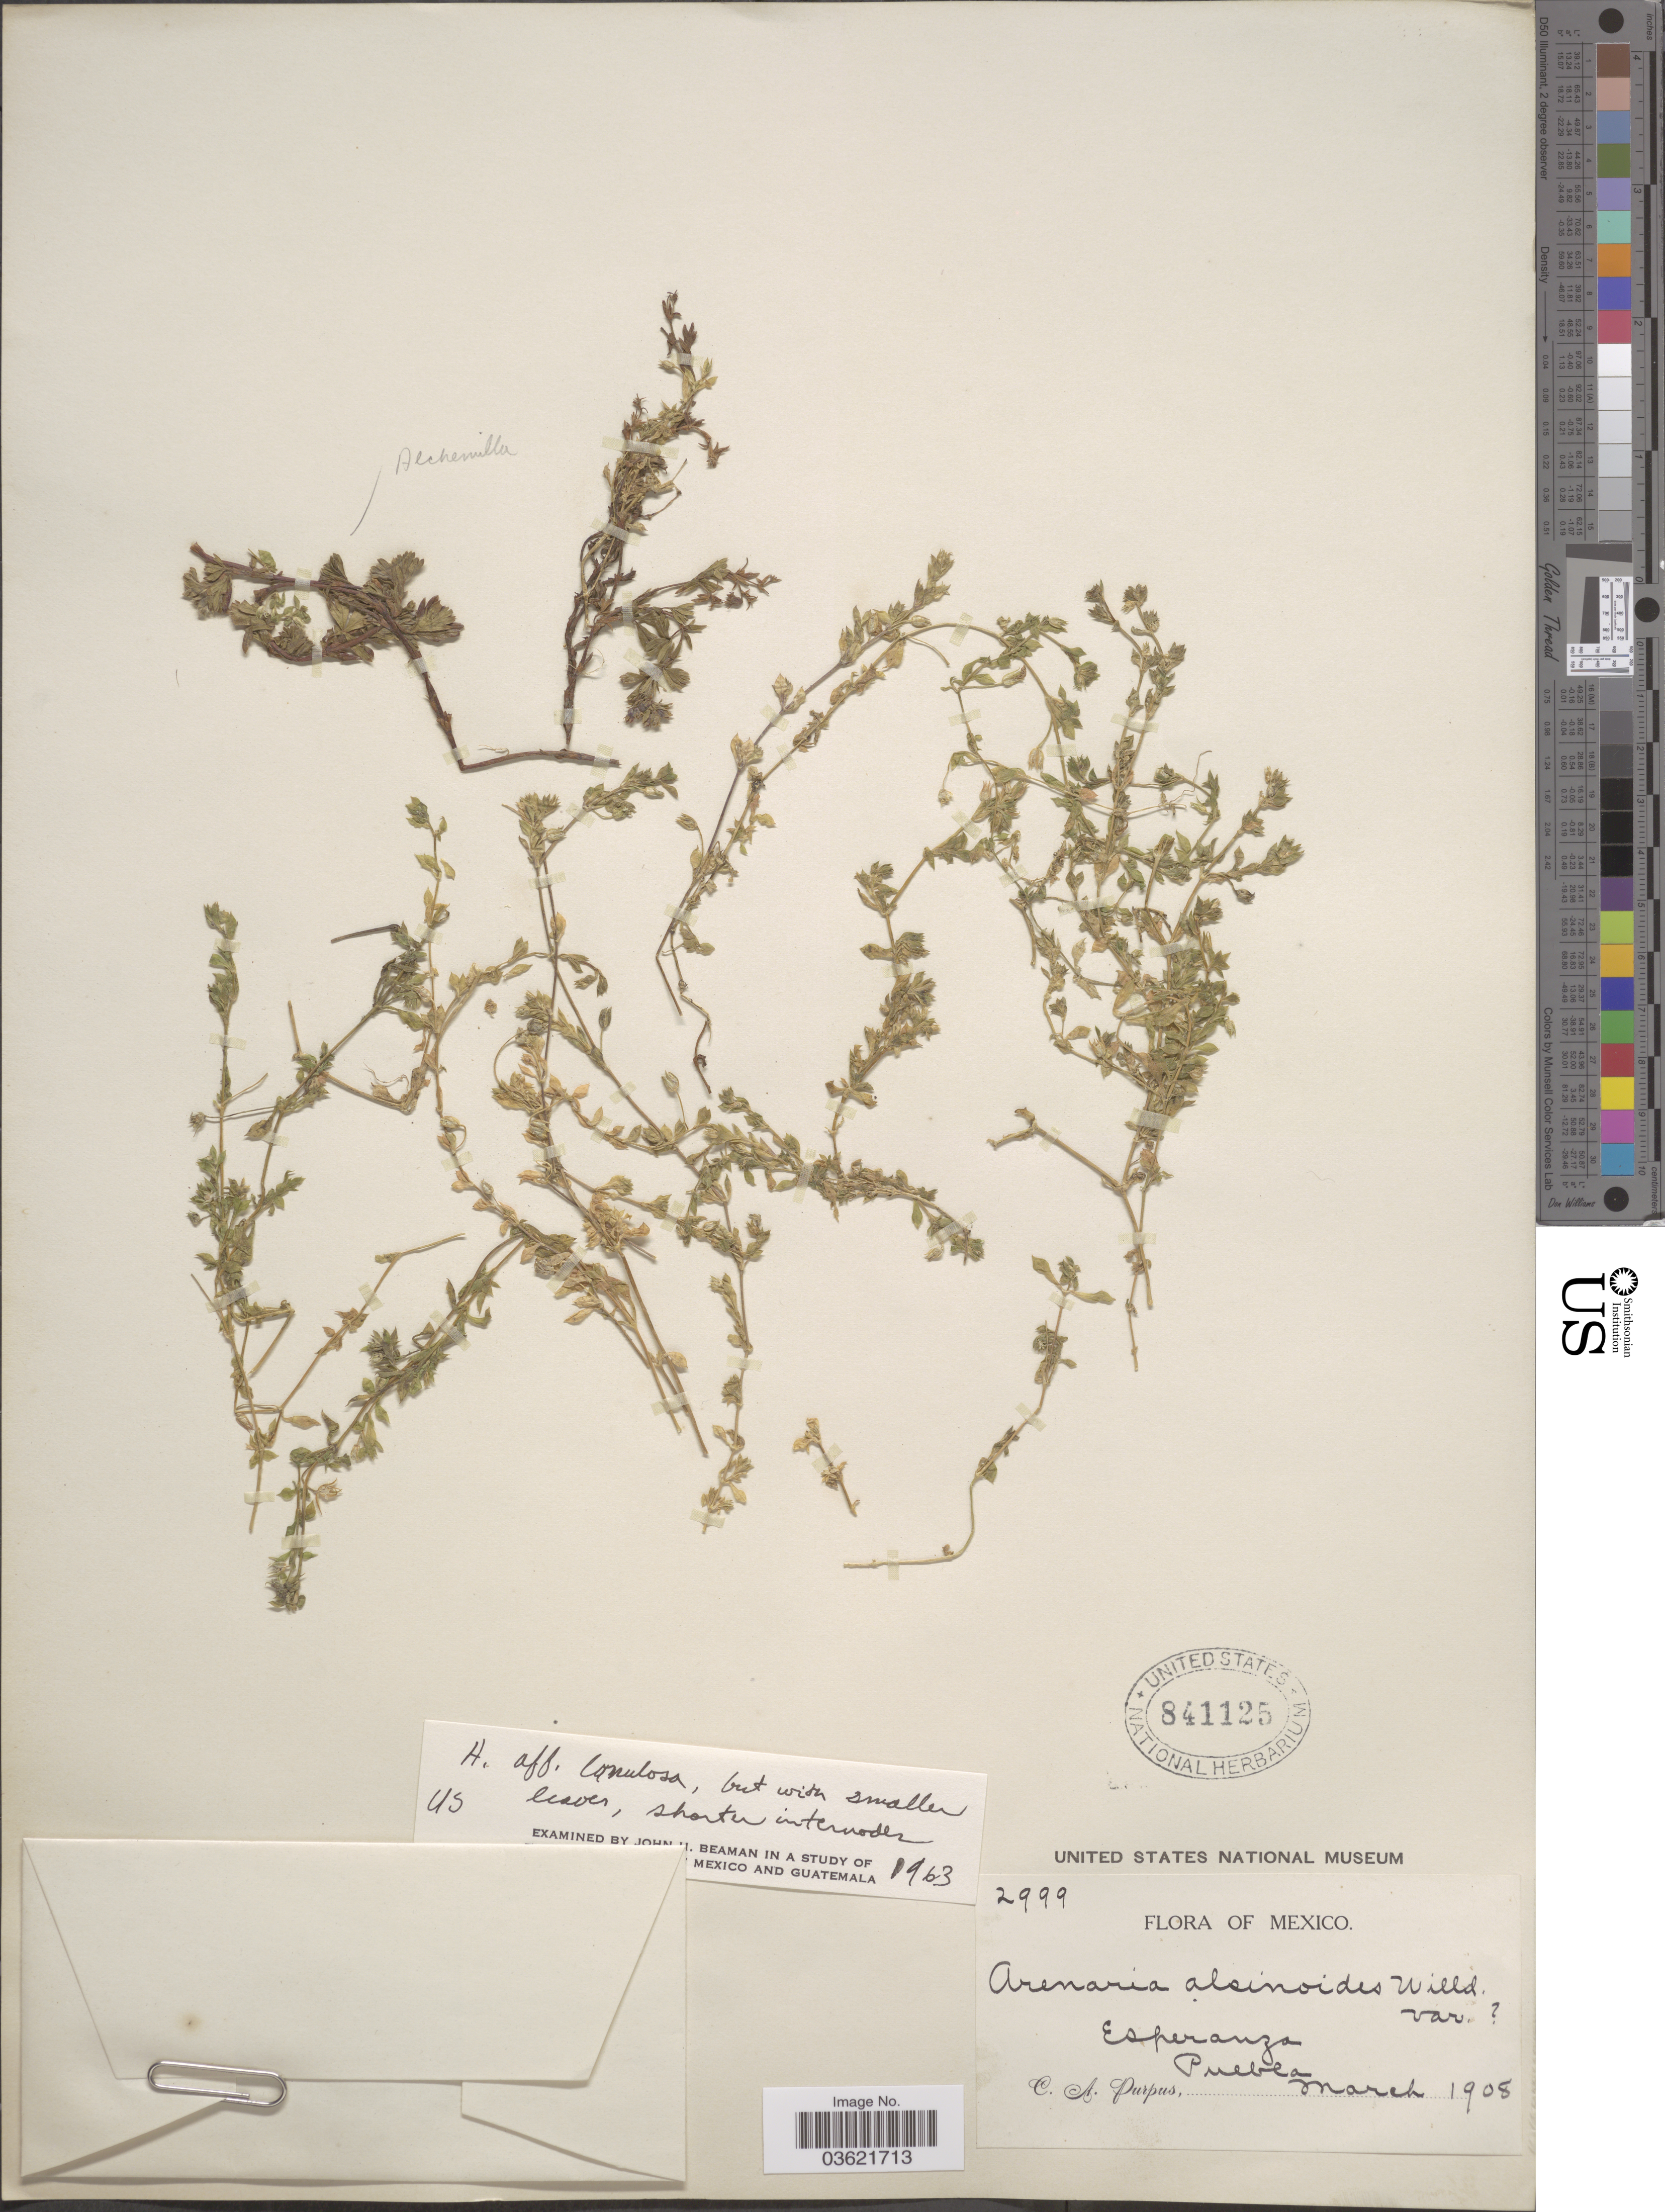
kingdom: Plantae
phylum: Tracheophyta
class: Magnoliopsida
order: Caryophyllales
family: Caryophyllaceae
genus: Arenaria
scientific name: Arenaria sp.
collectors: C. A. Purpus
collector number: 2999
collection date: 1908-03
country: Mexico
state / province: Puebla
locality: Esperanza.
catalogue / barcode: US 841125